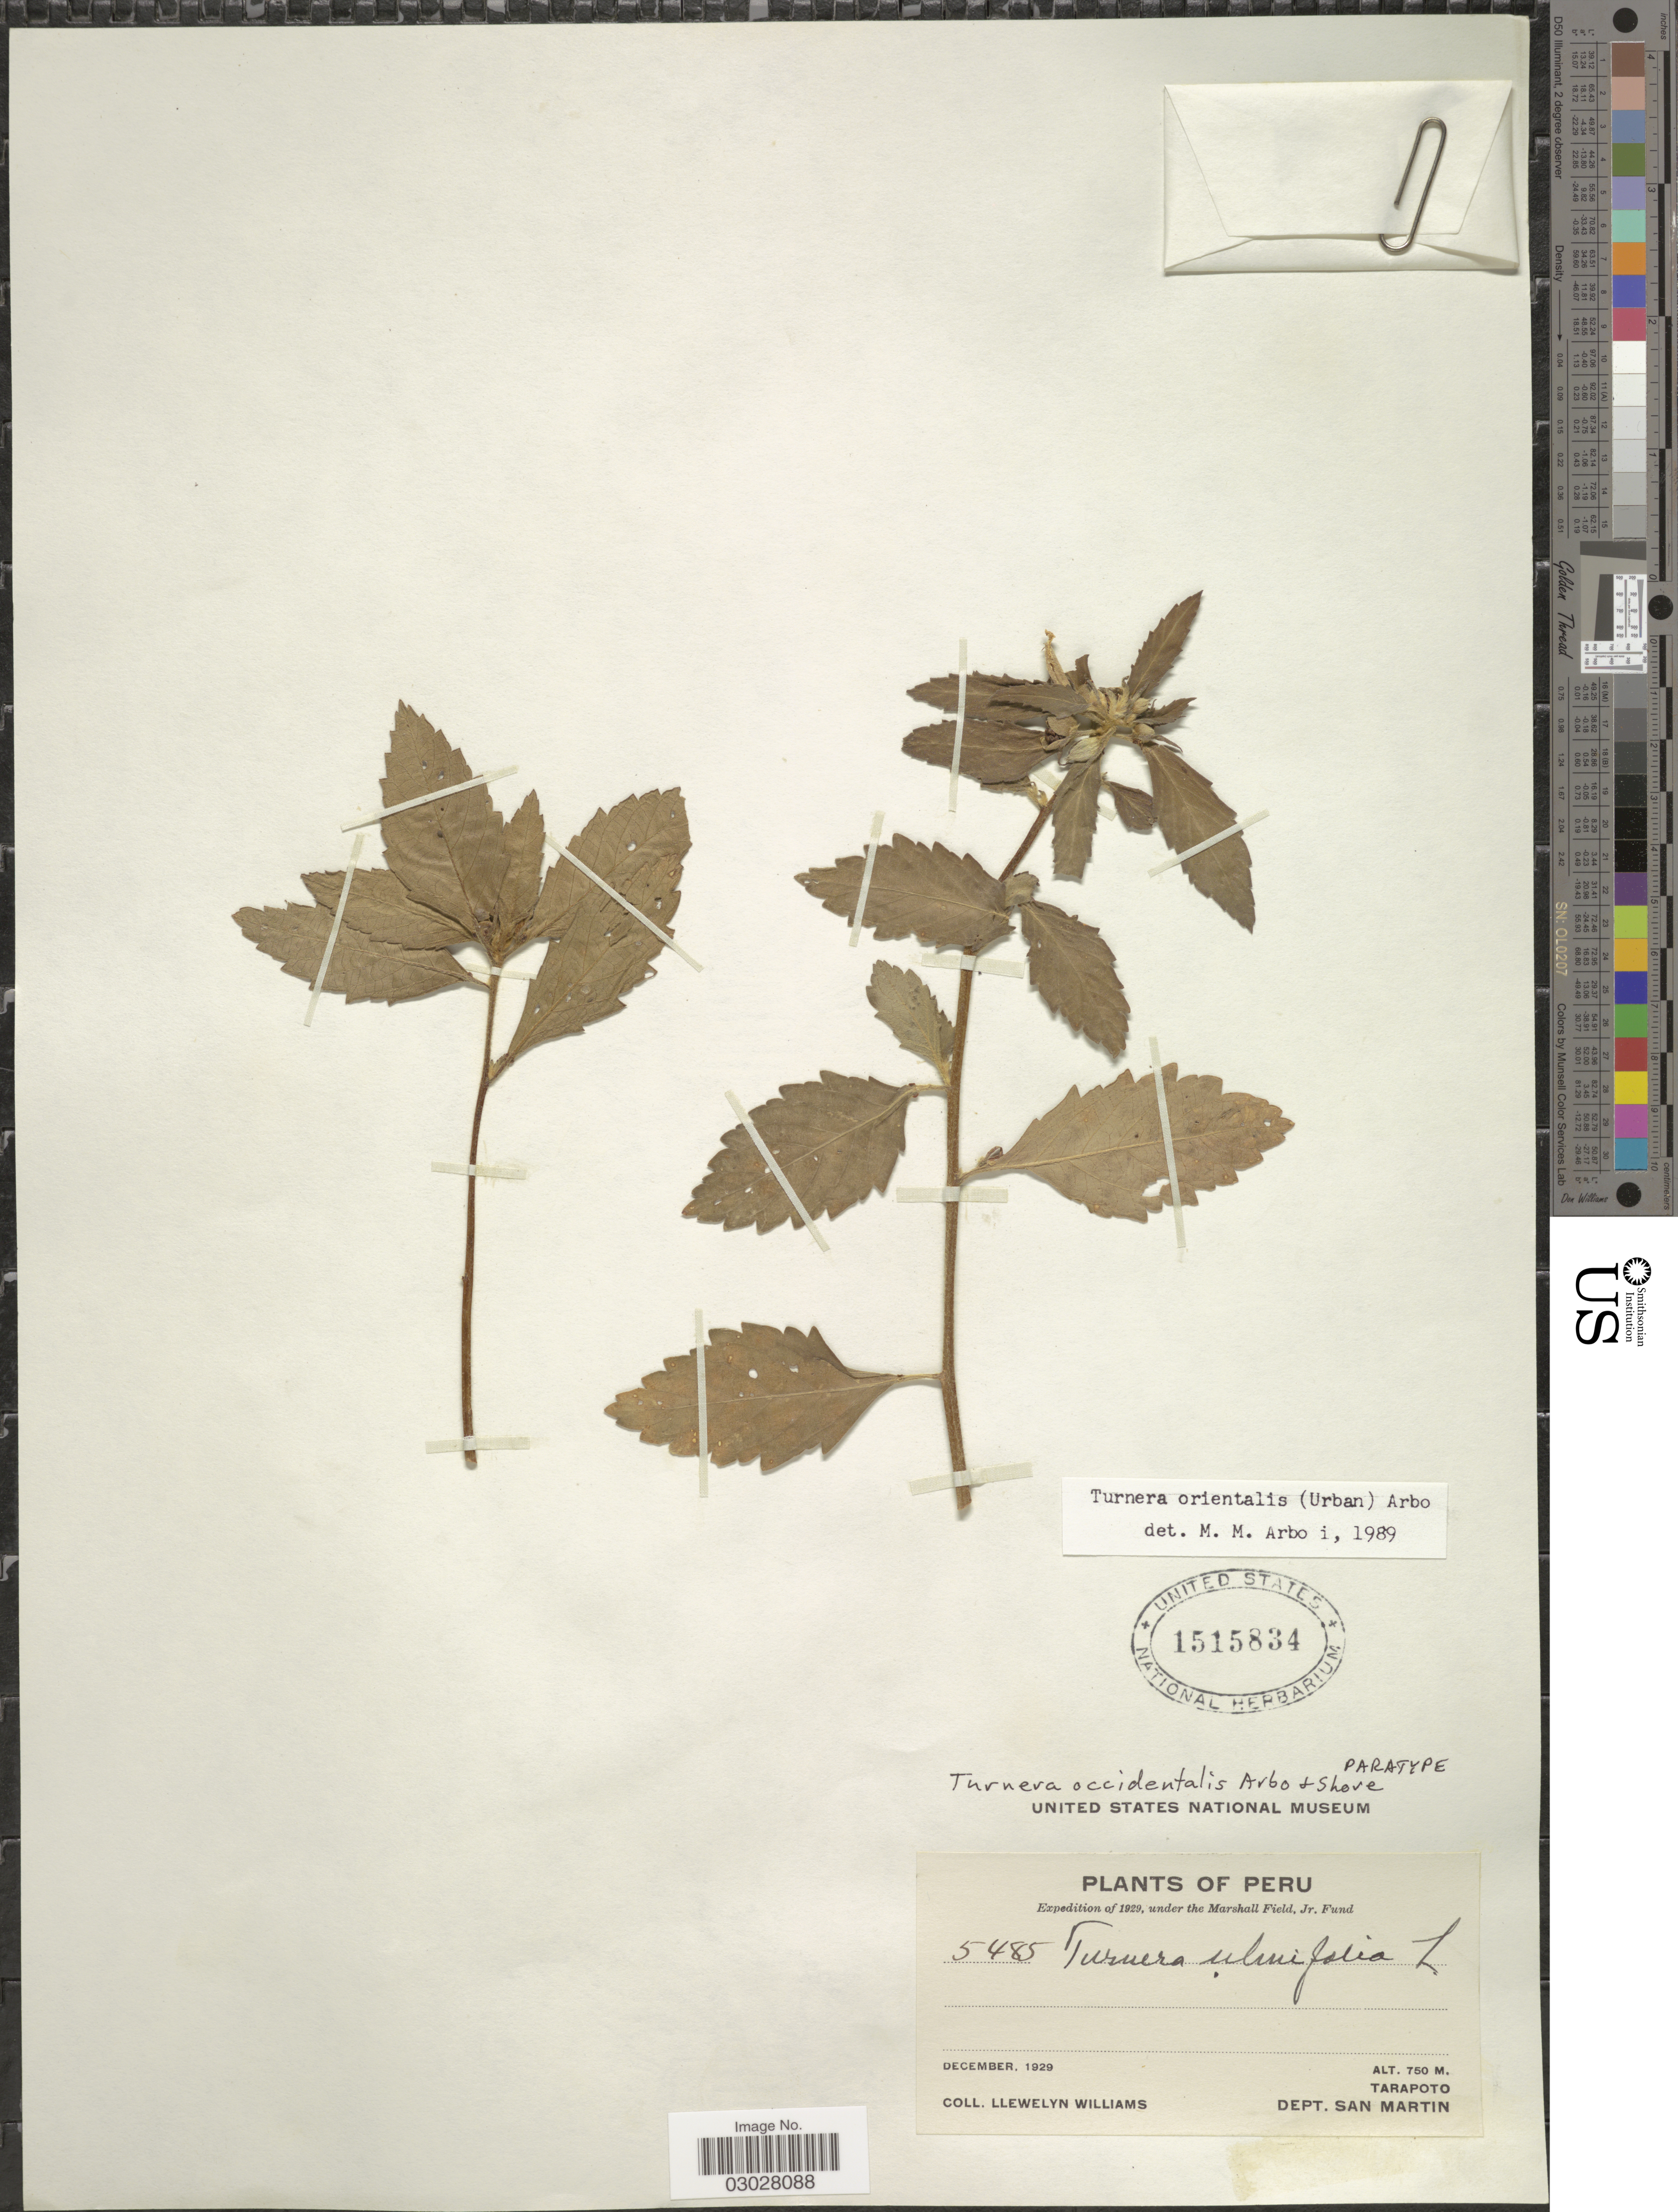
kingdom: Plantae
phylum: Tracheophyta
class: Magnoliopsida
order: Malpighiales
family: Turneraceae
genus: Turnera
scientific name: Turnera occidentalis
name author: Arbo & Shore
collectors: Ll. Williams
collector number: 5485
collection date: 1929-12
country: Peru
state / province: San Martín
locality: Tarapoto. Dept. San Martin.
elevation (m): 750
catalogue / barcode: US 1515834